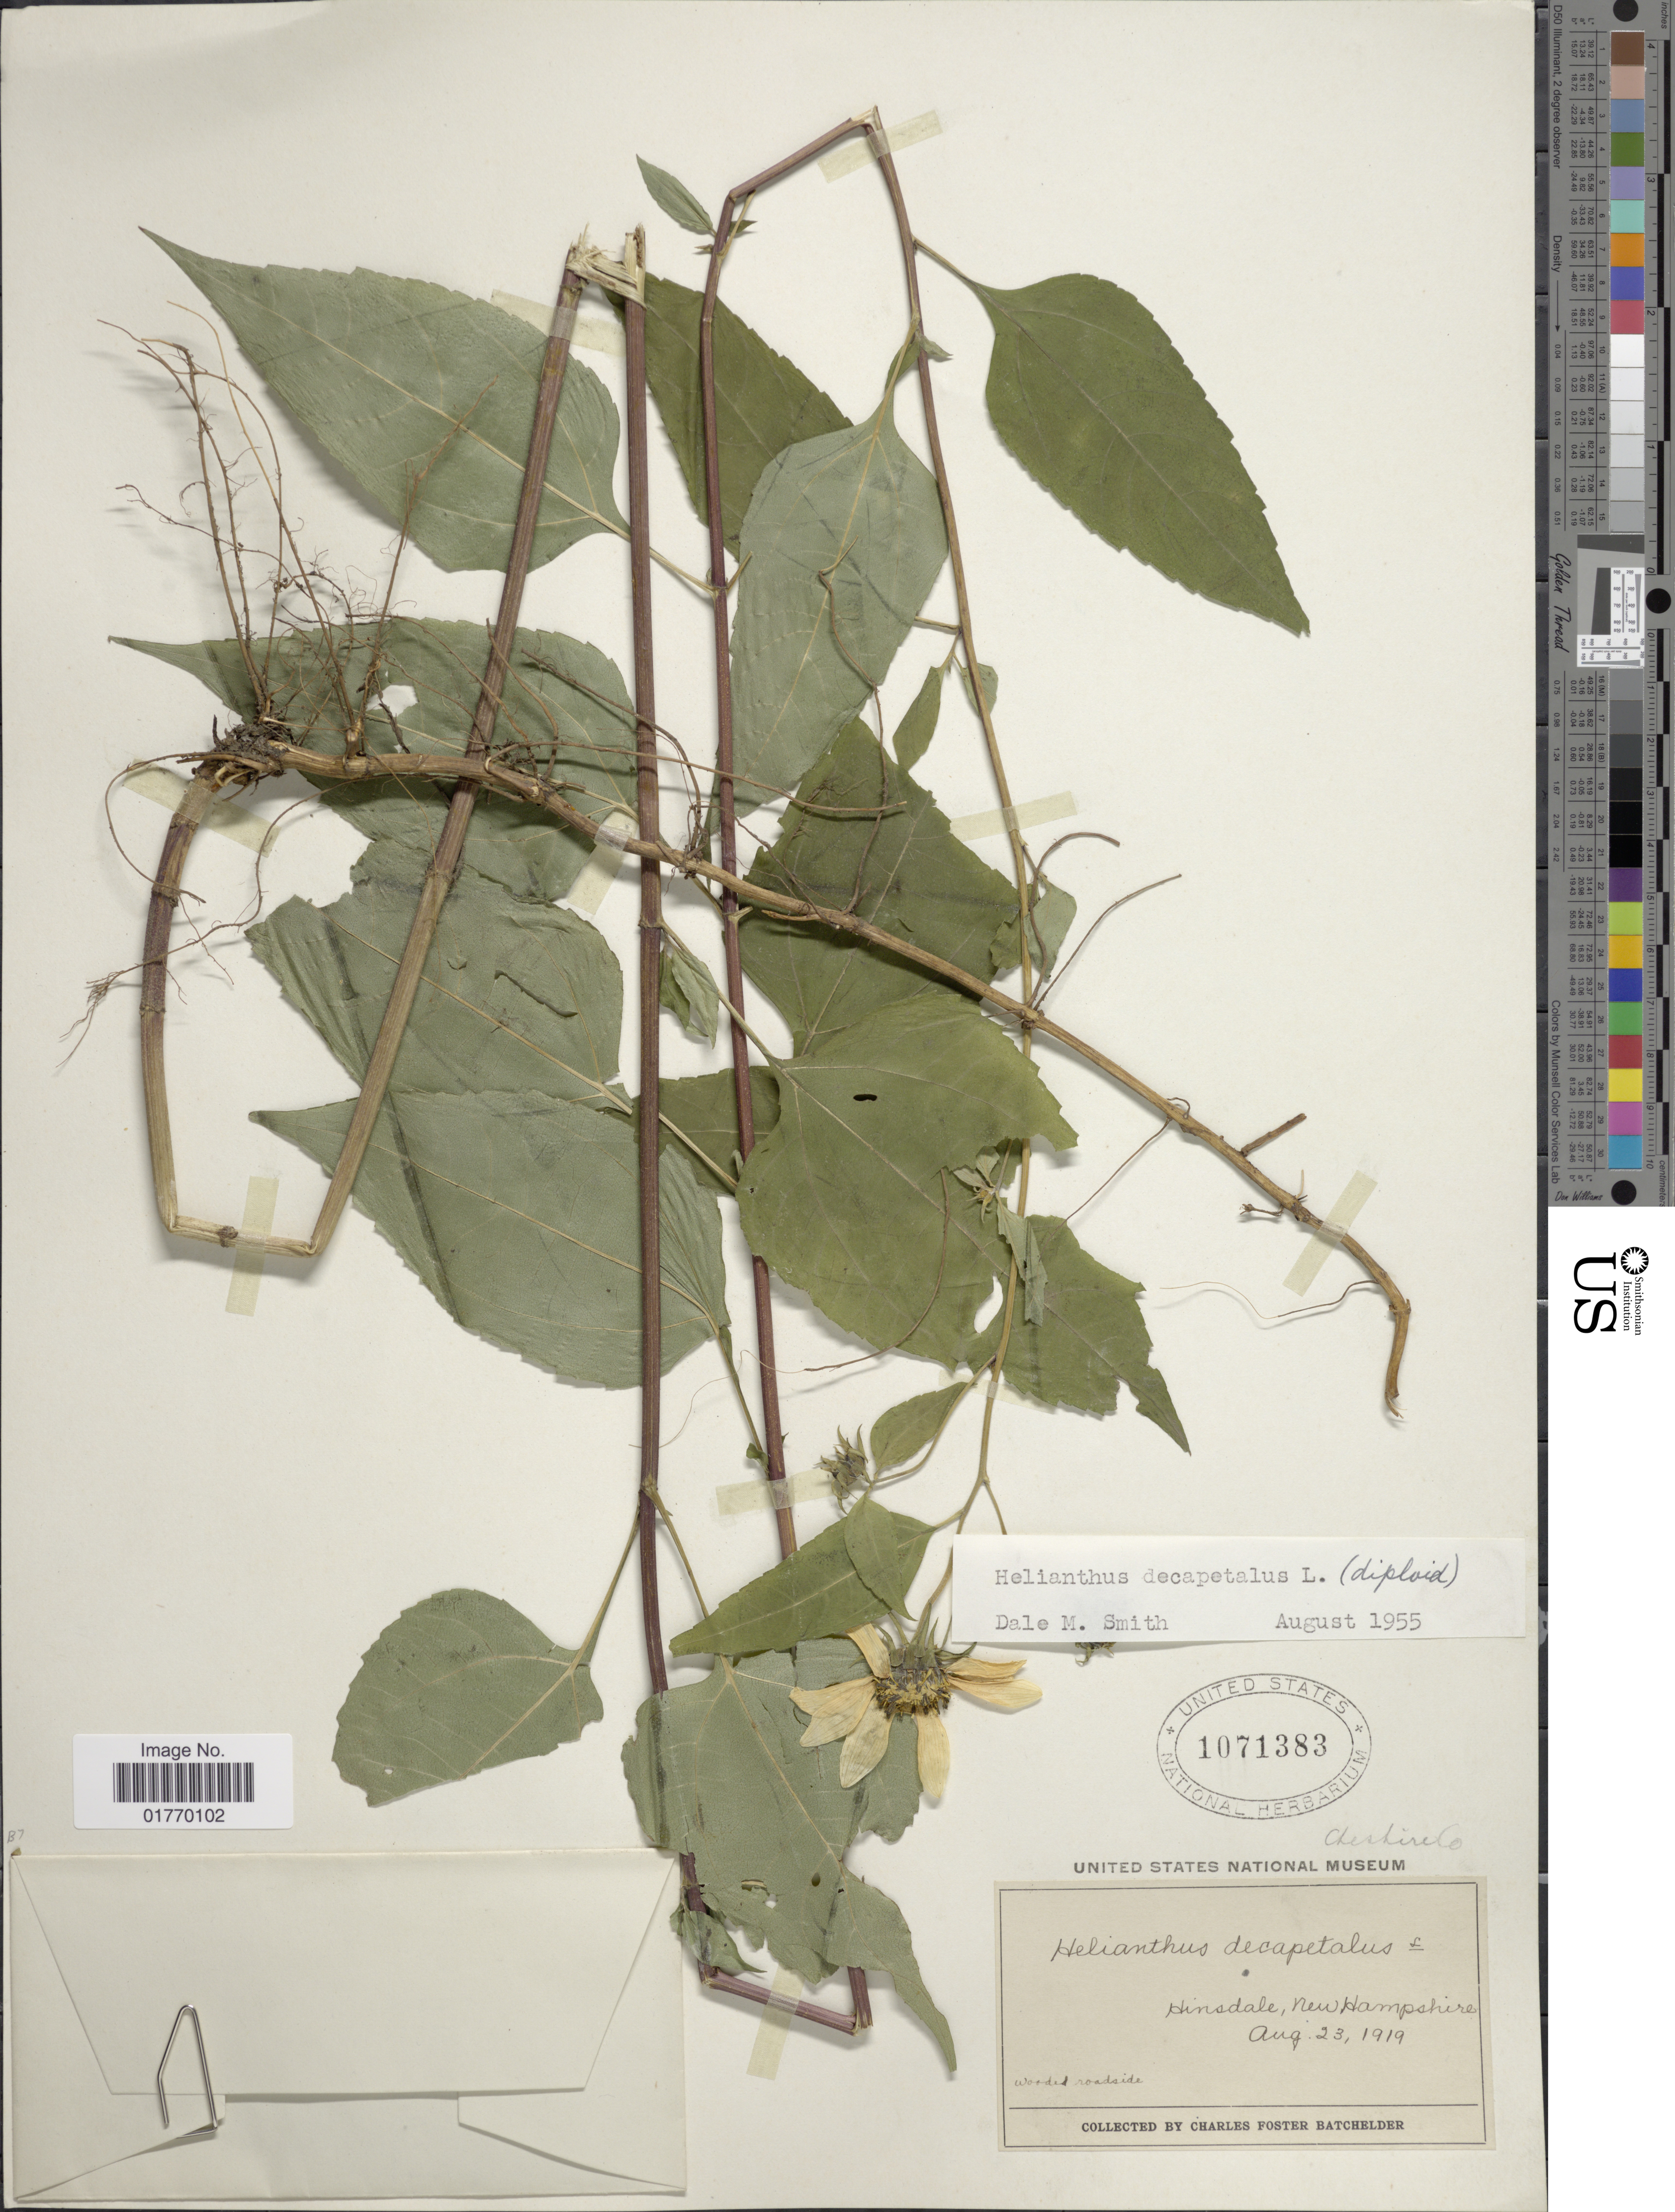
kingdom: Plantae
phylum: Tracheophyta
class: Magnoliopsida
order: Asterales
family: Asteraceae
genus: Helianthus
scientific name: Helianthus decapetalus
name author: L.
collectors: C. Batchelder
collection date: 1919-08-23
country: United States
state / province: New Hampshire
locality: Hinsdale, New Hampshire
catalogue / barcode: US 1071383